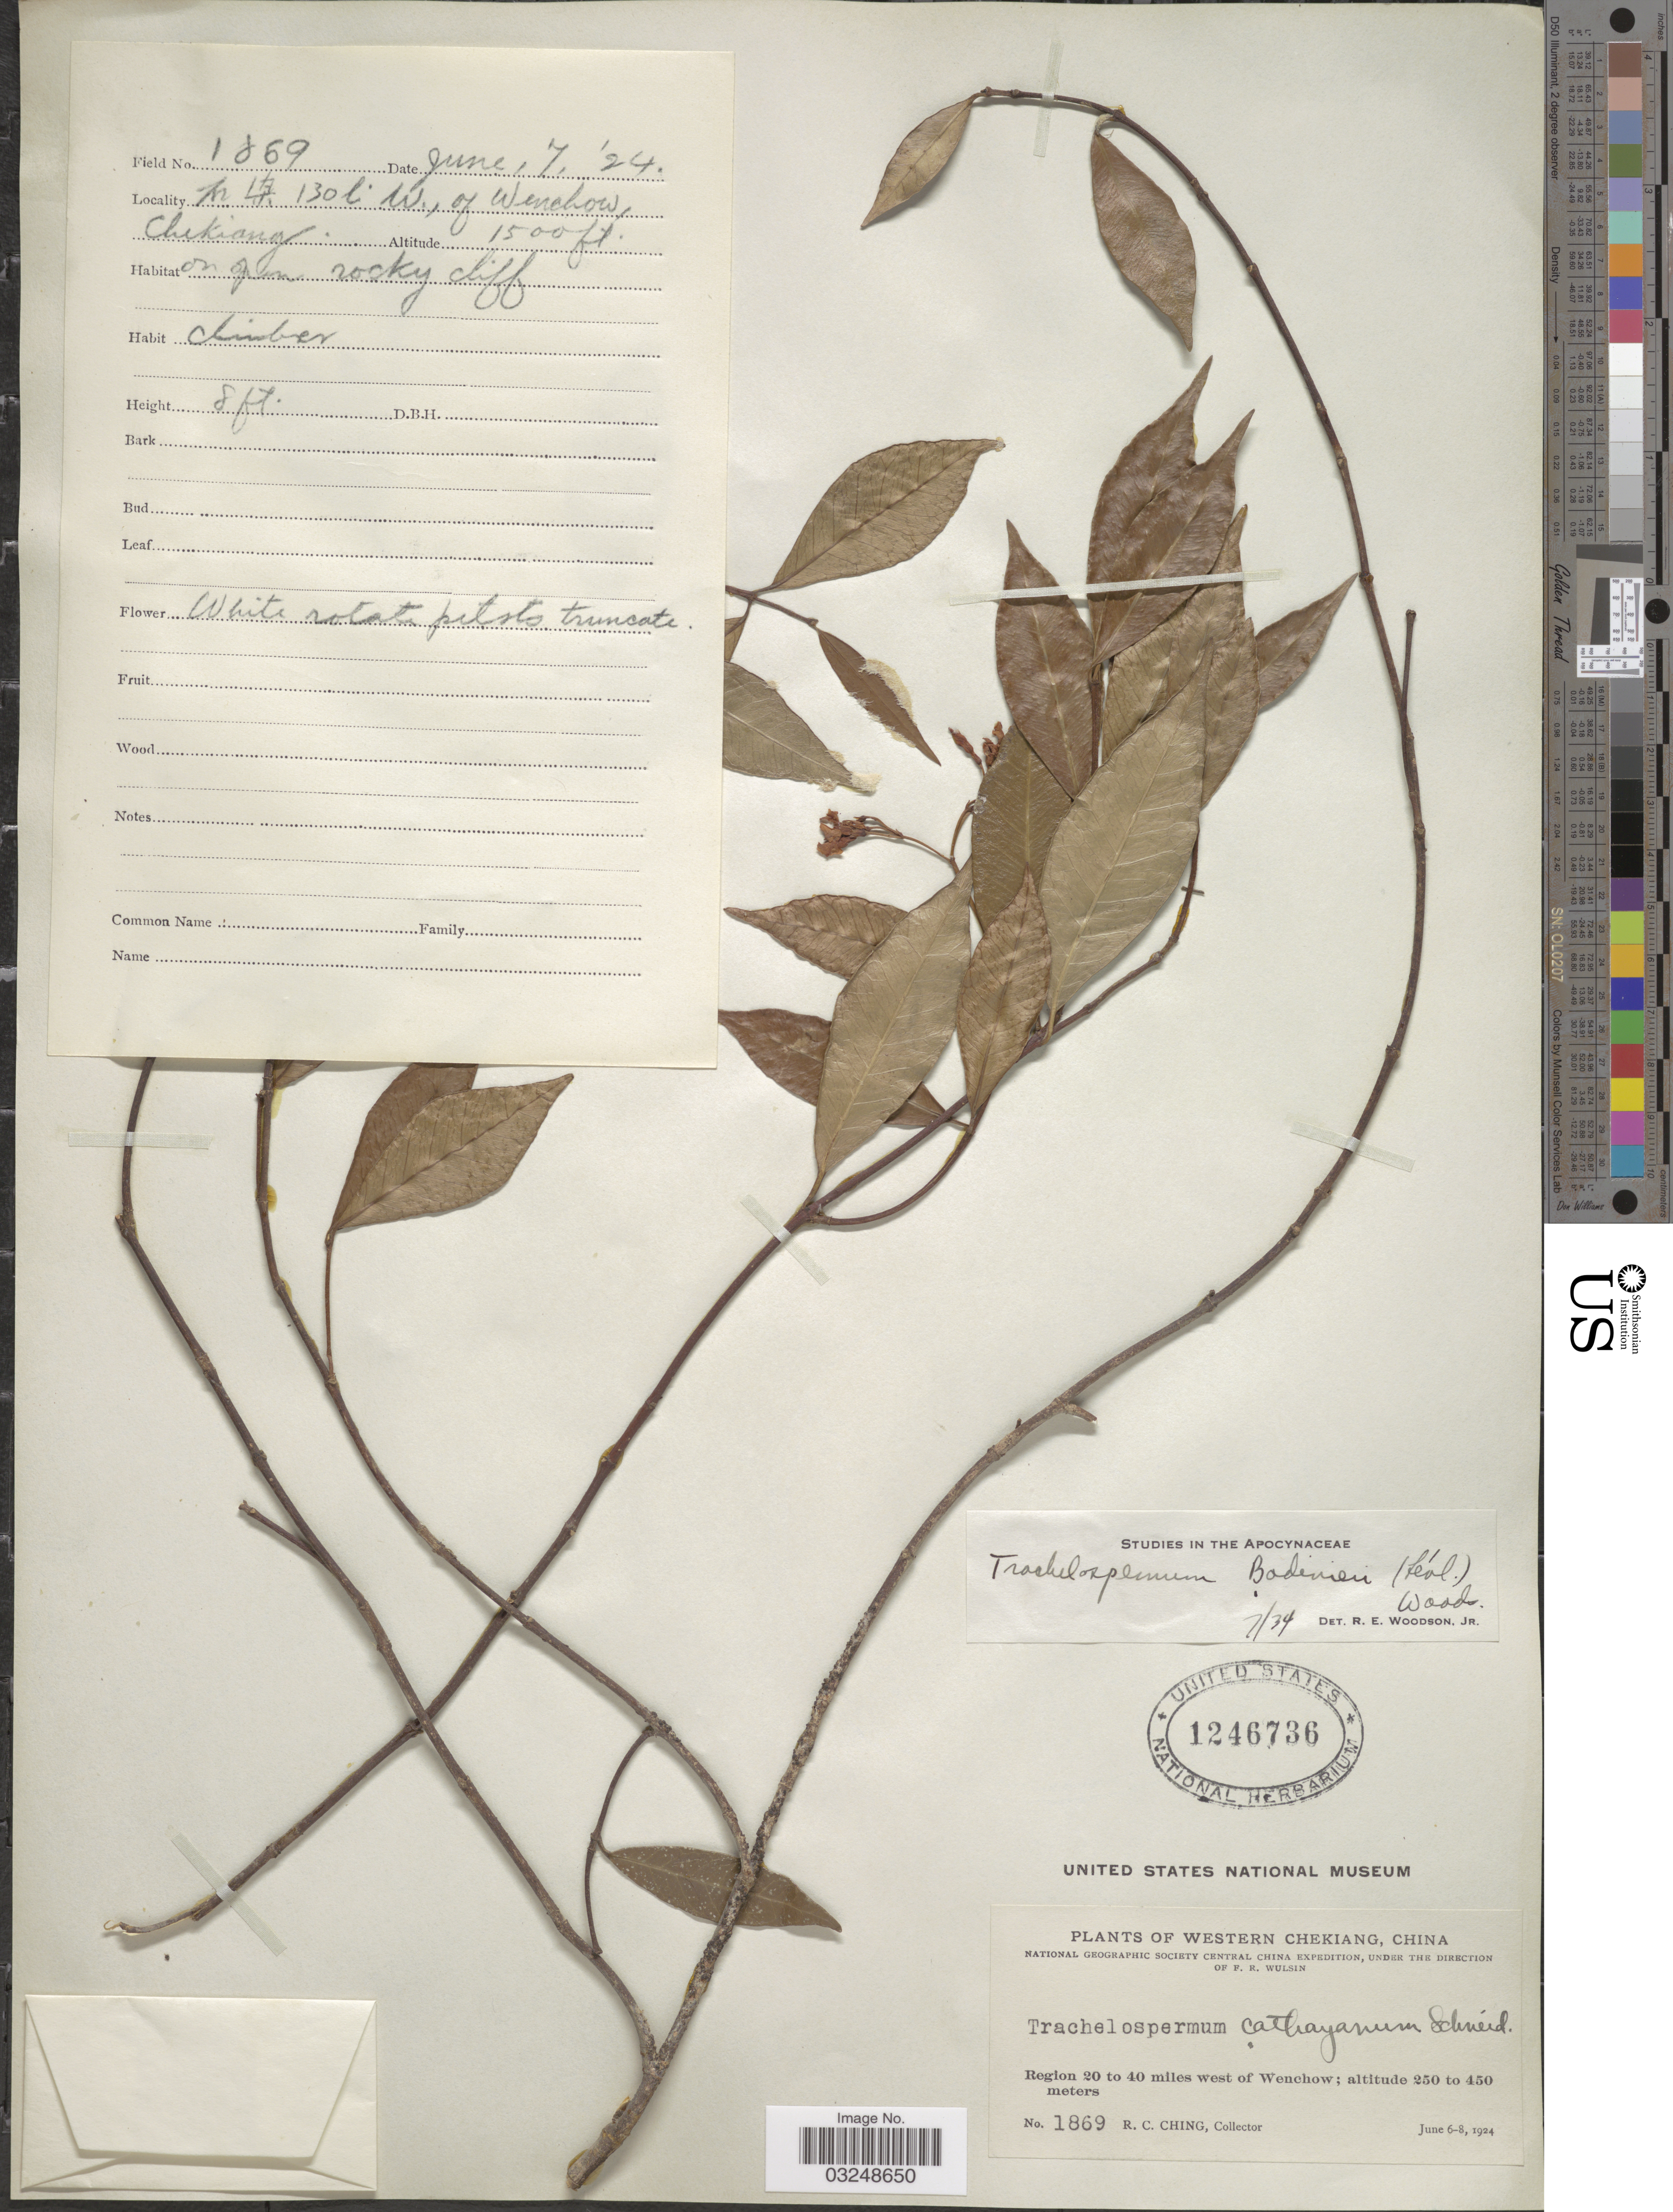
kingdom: Plantae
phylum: Tracheophyta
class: Magnoliopsida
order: Gentianales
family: Apocynaceae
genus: Trachelospermum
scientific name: Trachelospermum bodinieri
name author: (H. Lév.) Woodson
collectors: R. C. Ching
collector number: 1869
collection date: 1924-06-06/1924-06-08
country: China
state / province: Zhejiang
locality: Western Chekiang, Region 20 to 40 miles of Wenchow. X, 130 l. W. of Wenchow, Chekiang.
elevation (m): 457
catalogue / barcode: US 1246736